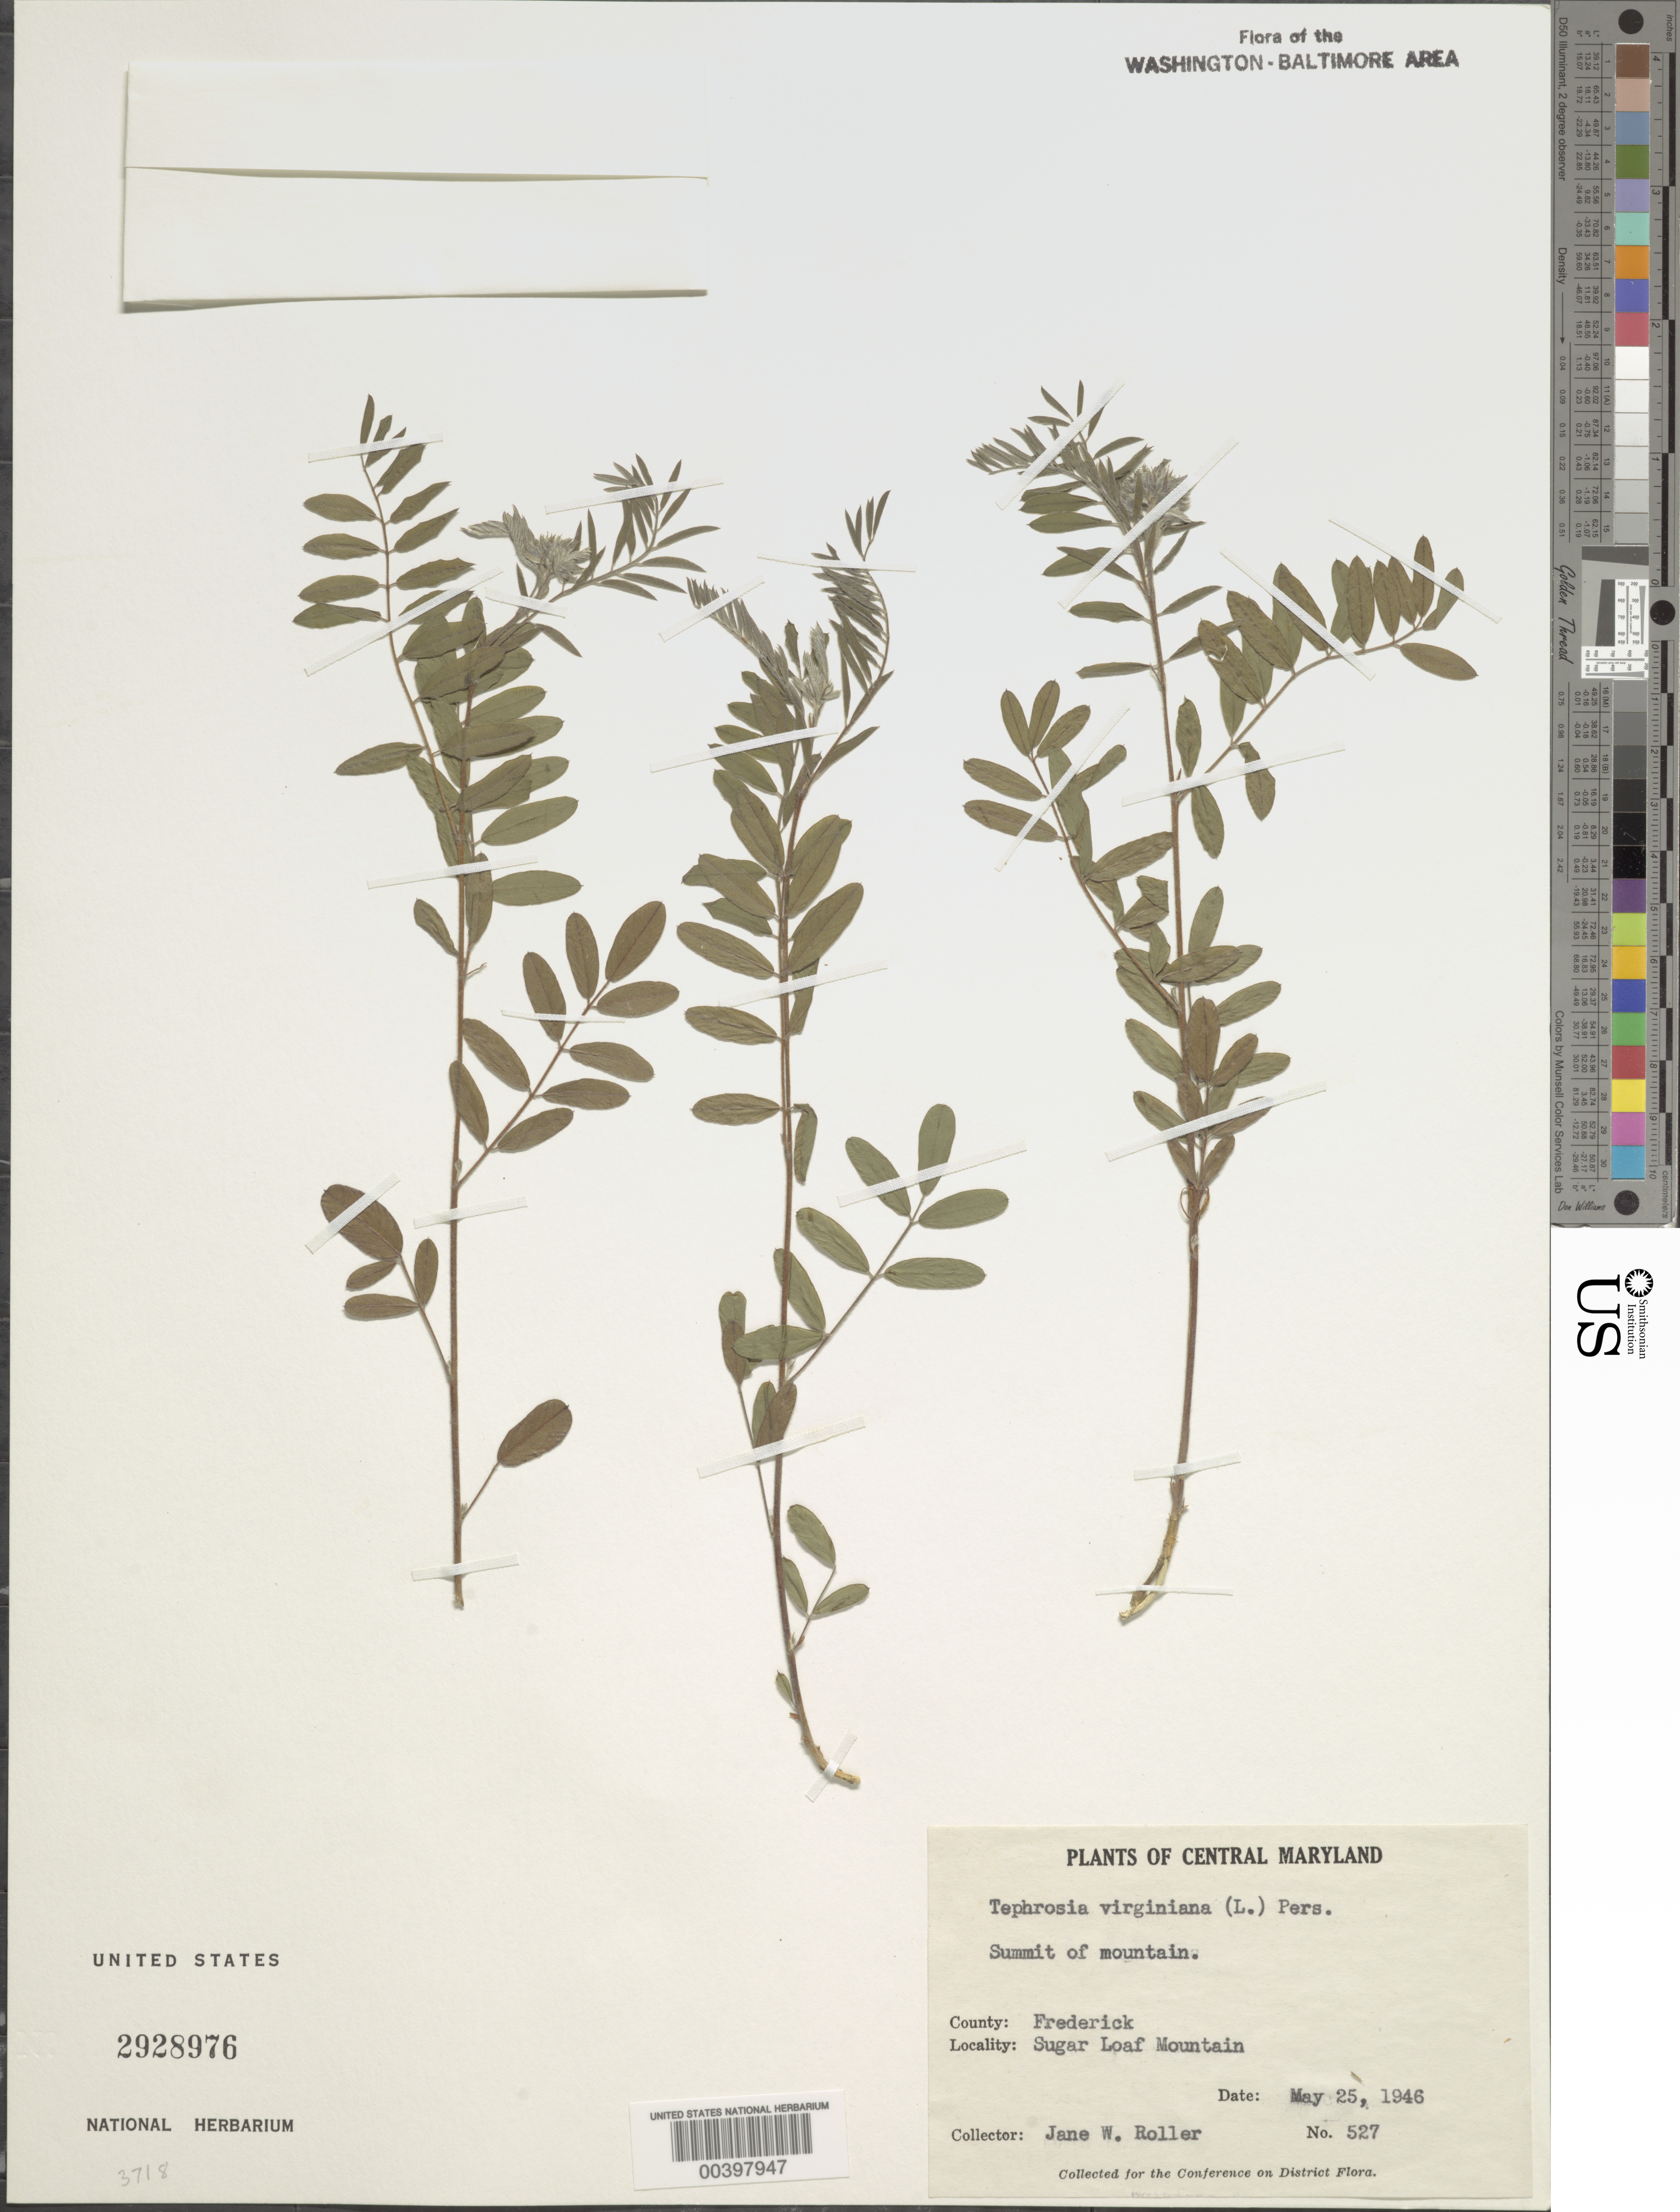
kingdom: Plantae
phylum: Tracheophyta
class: Magnoliopsida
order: Fabales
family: Fabaceae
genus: Tephrosia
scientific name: Tephrosia virginiana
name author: (L.) Pers.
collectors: J. W. Roller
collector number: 527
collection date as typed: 25 May 1946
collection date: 1946-05-25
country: United States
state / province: Maryland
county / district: Frederick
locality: Sugar Loaf Mountain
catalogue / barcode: US 2928976